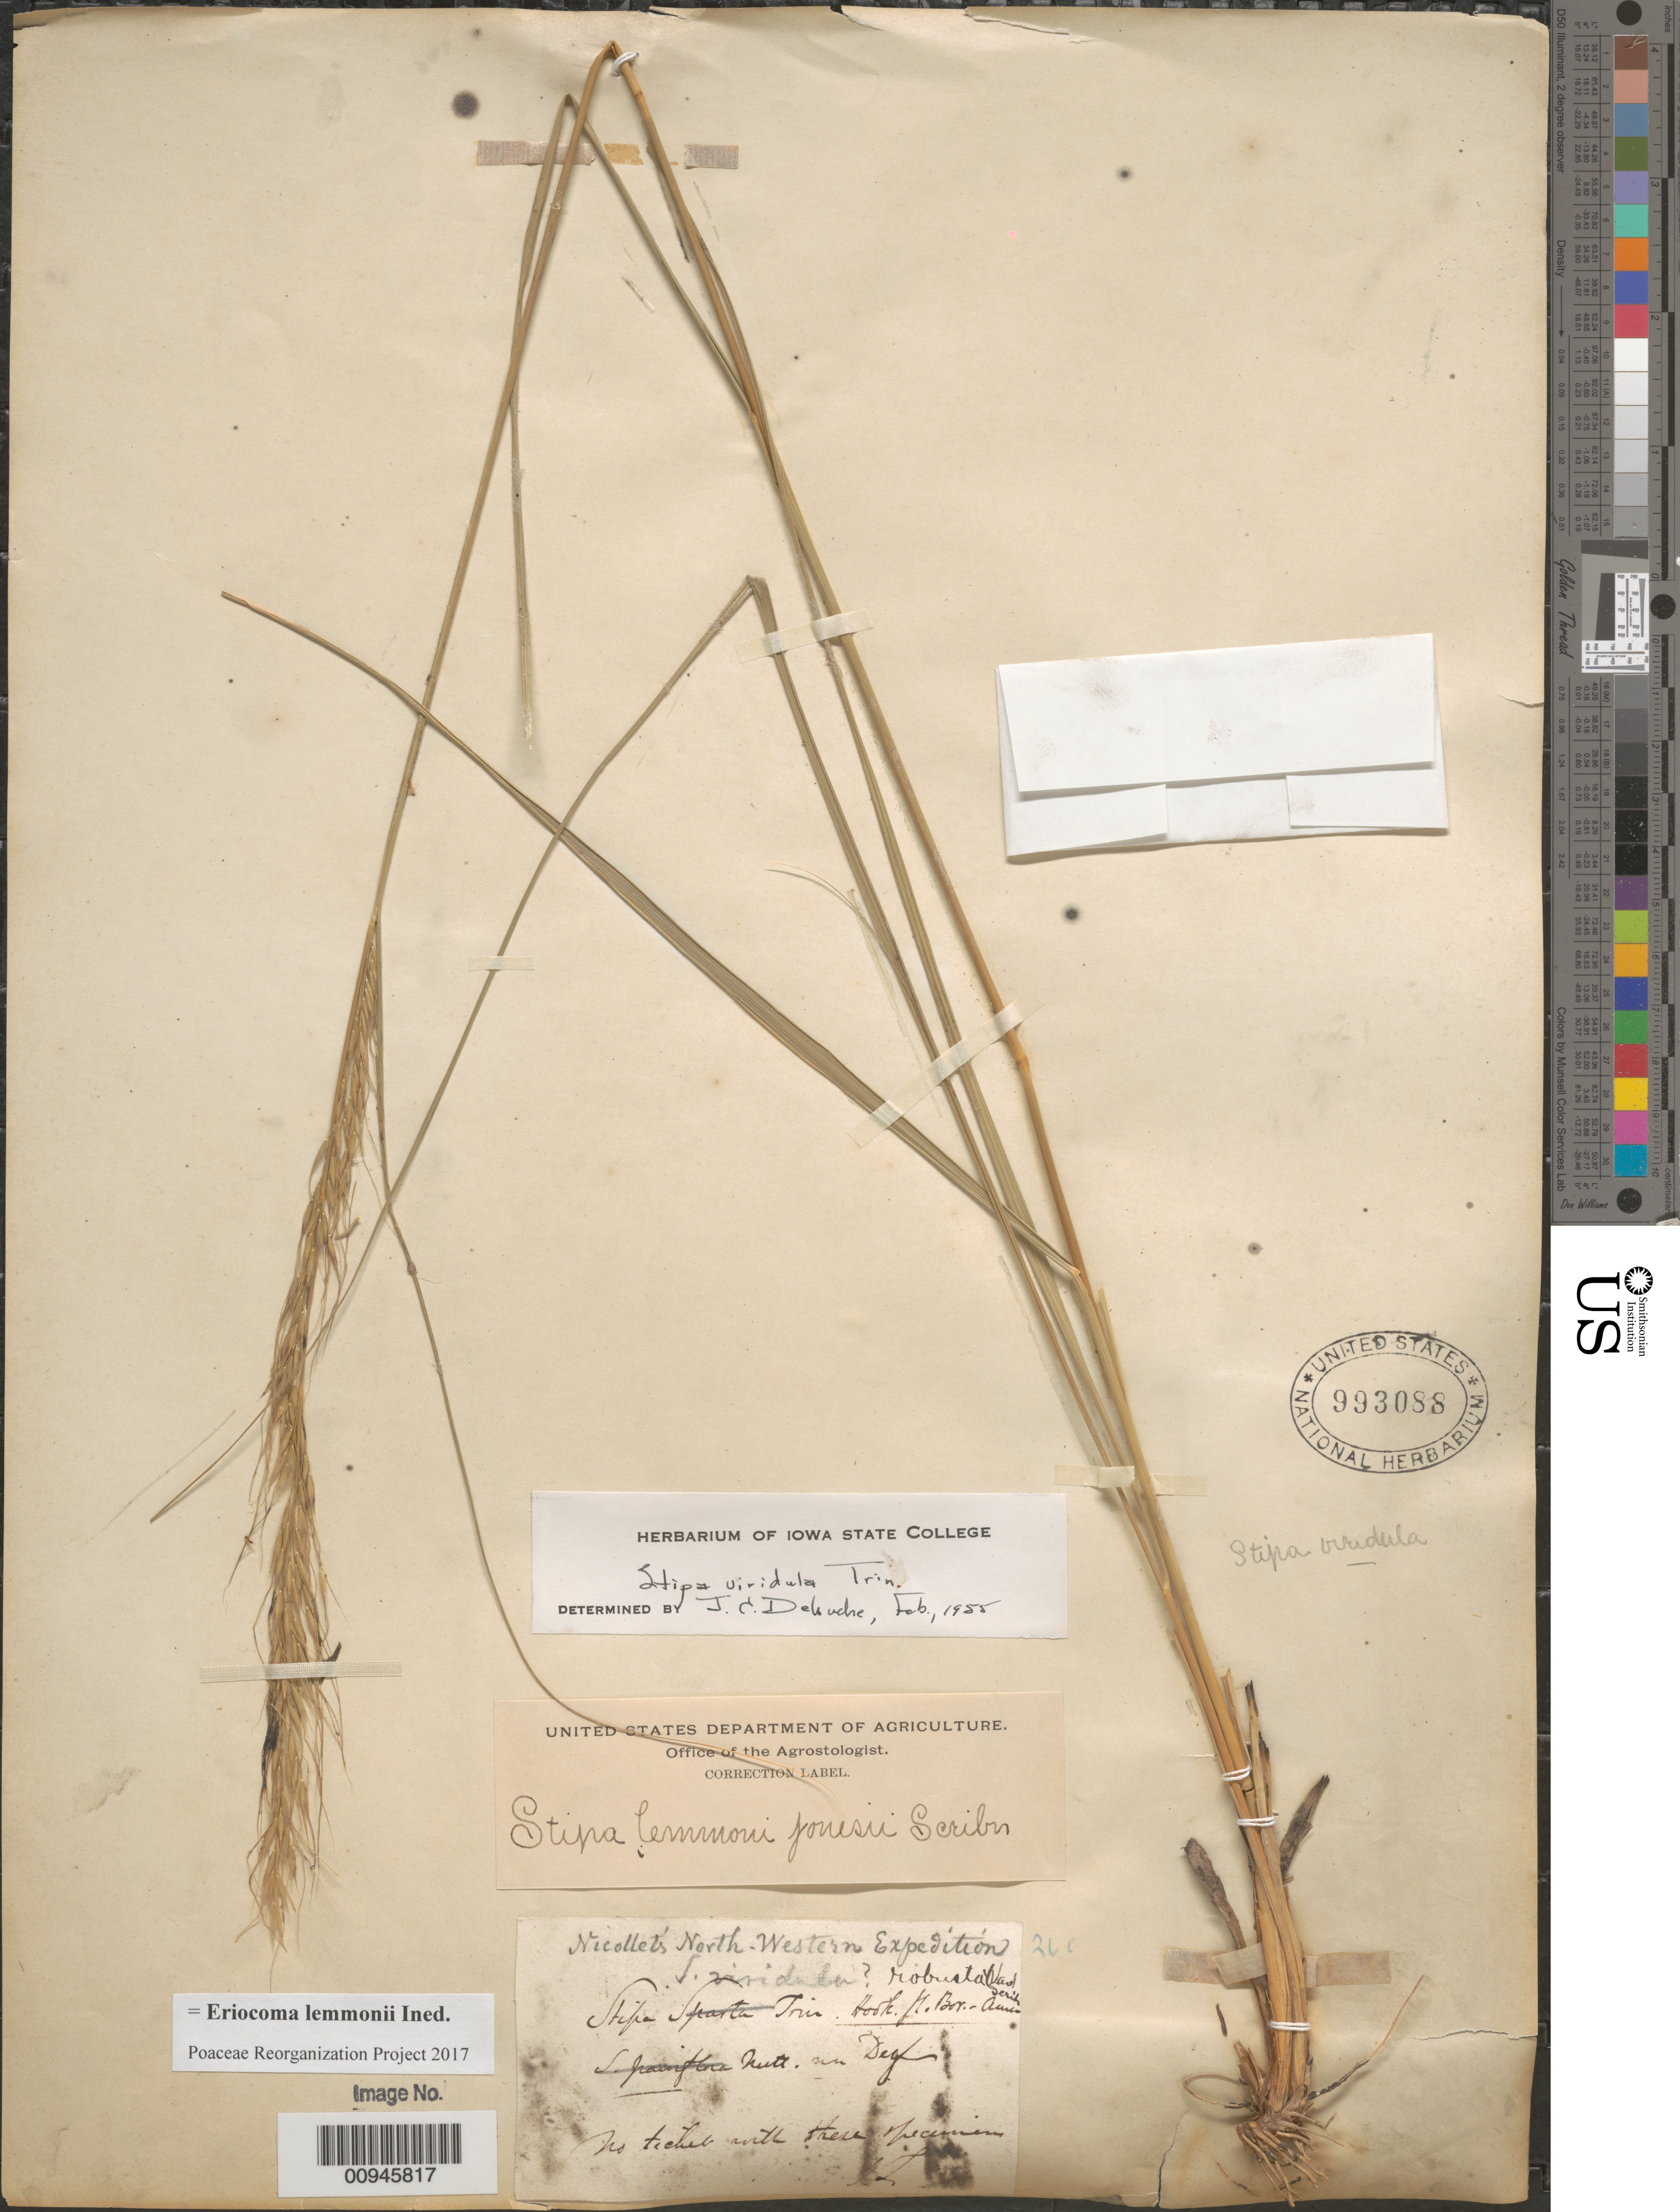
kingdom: Plantae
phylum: Tracheophyta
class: Liliopsida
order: Poales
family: Poaceae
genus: Eriocoma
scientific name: Eriocoma lemmonii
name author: (Vasey) Romasch.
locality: Nicollet's North-Western Expedition.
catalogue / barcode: US 993088